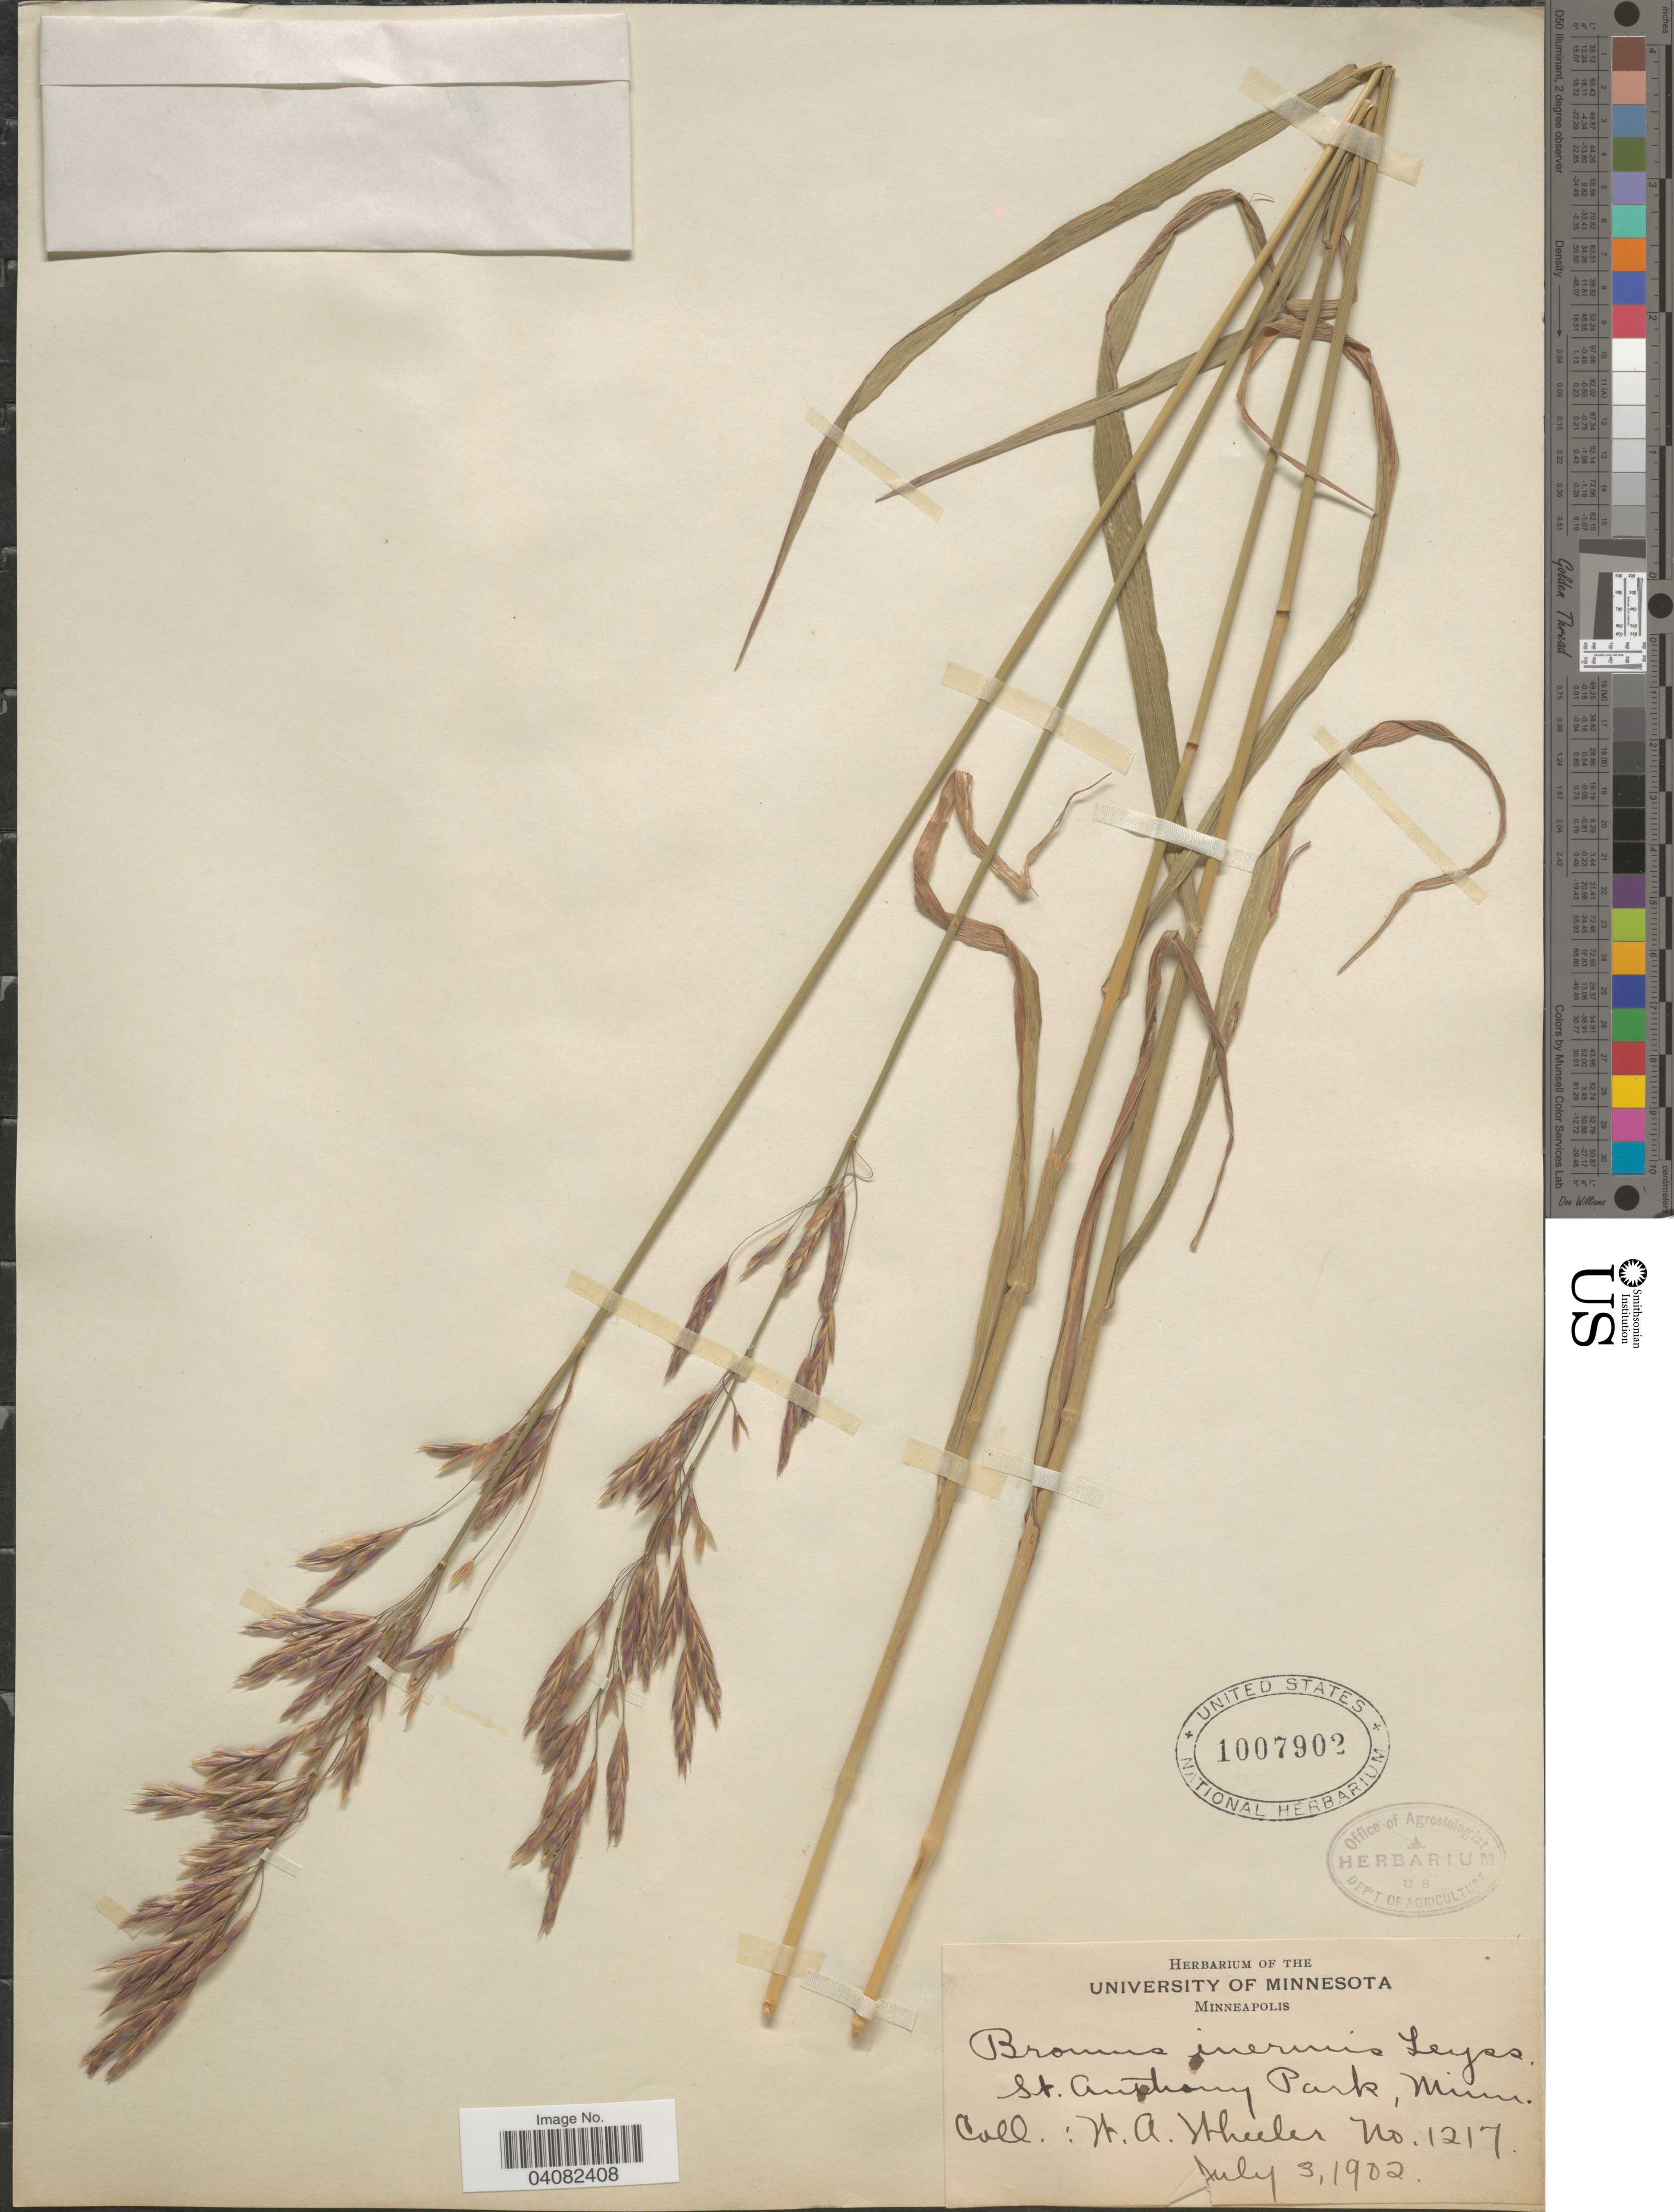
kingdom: Plantae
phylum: Tracheophyta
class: Liliopsida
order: Poales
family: Poaceae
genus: Bromus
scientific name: Bromus inermis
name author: Leyss.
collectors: W. Wheeler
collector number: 1217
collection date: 1902-07-03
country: United States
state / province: Minnesota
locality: St. Anthony Park.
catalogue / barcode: US 1007902